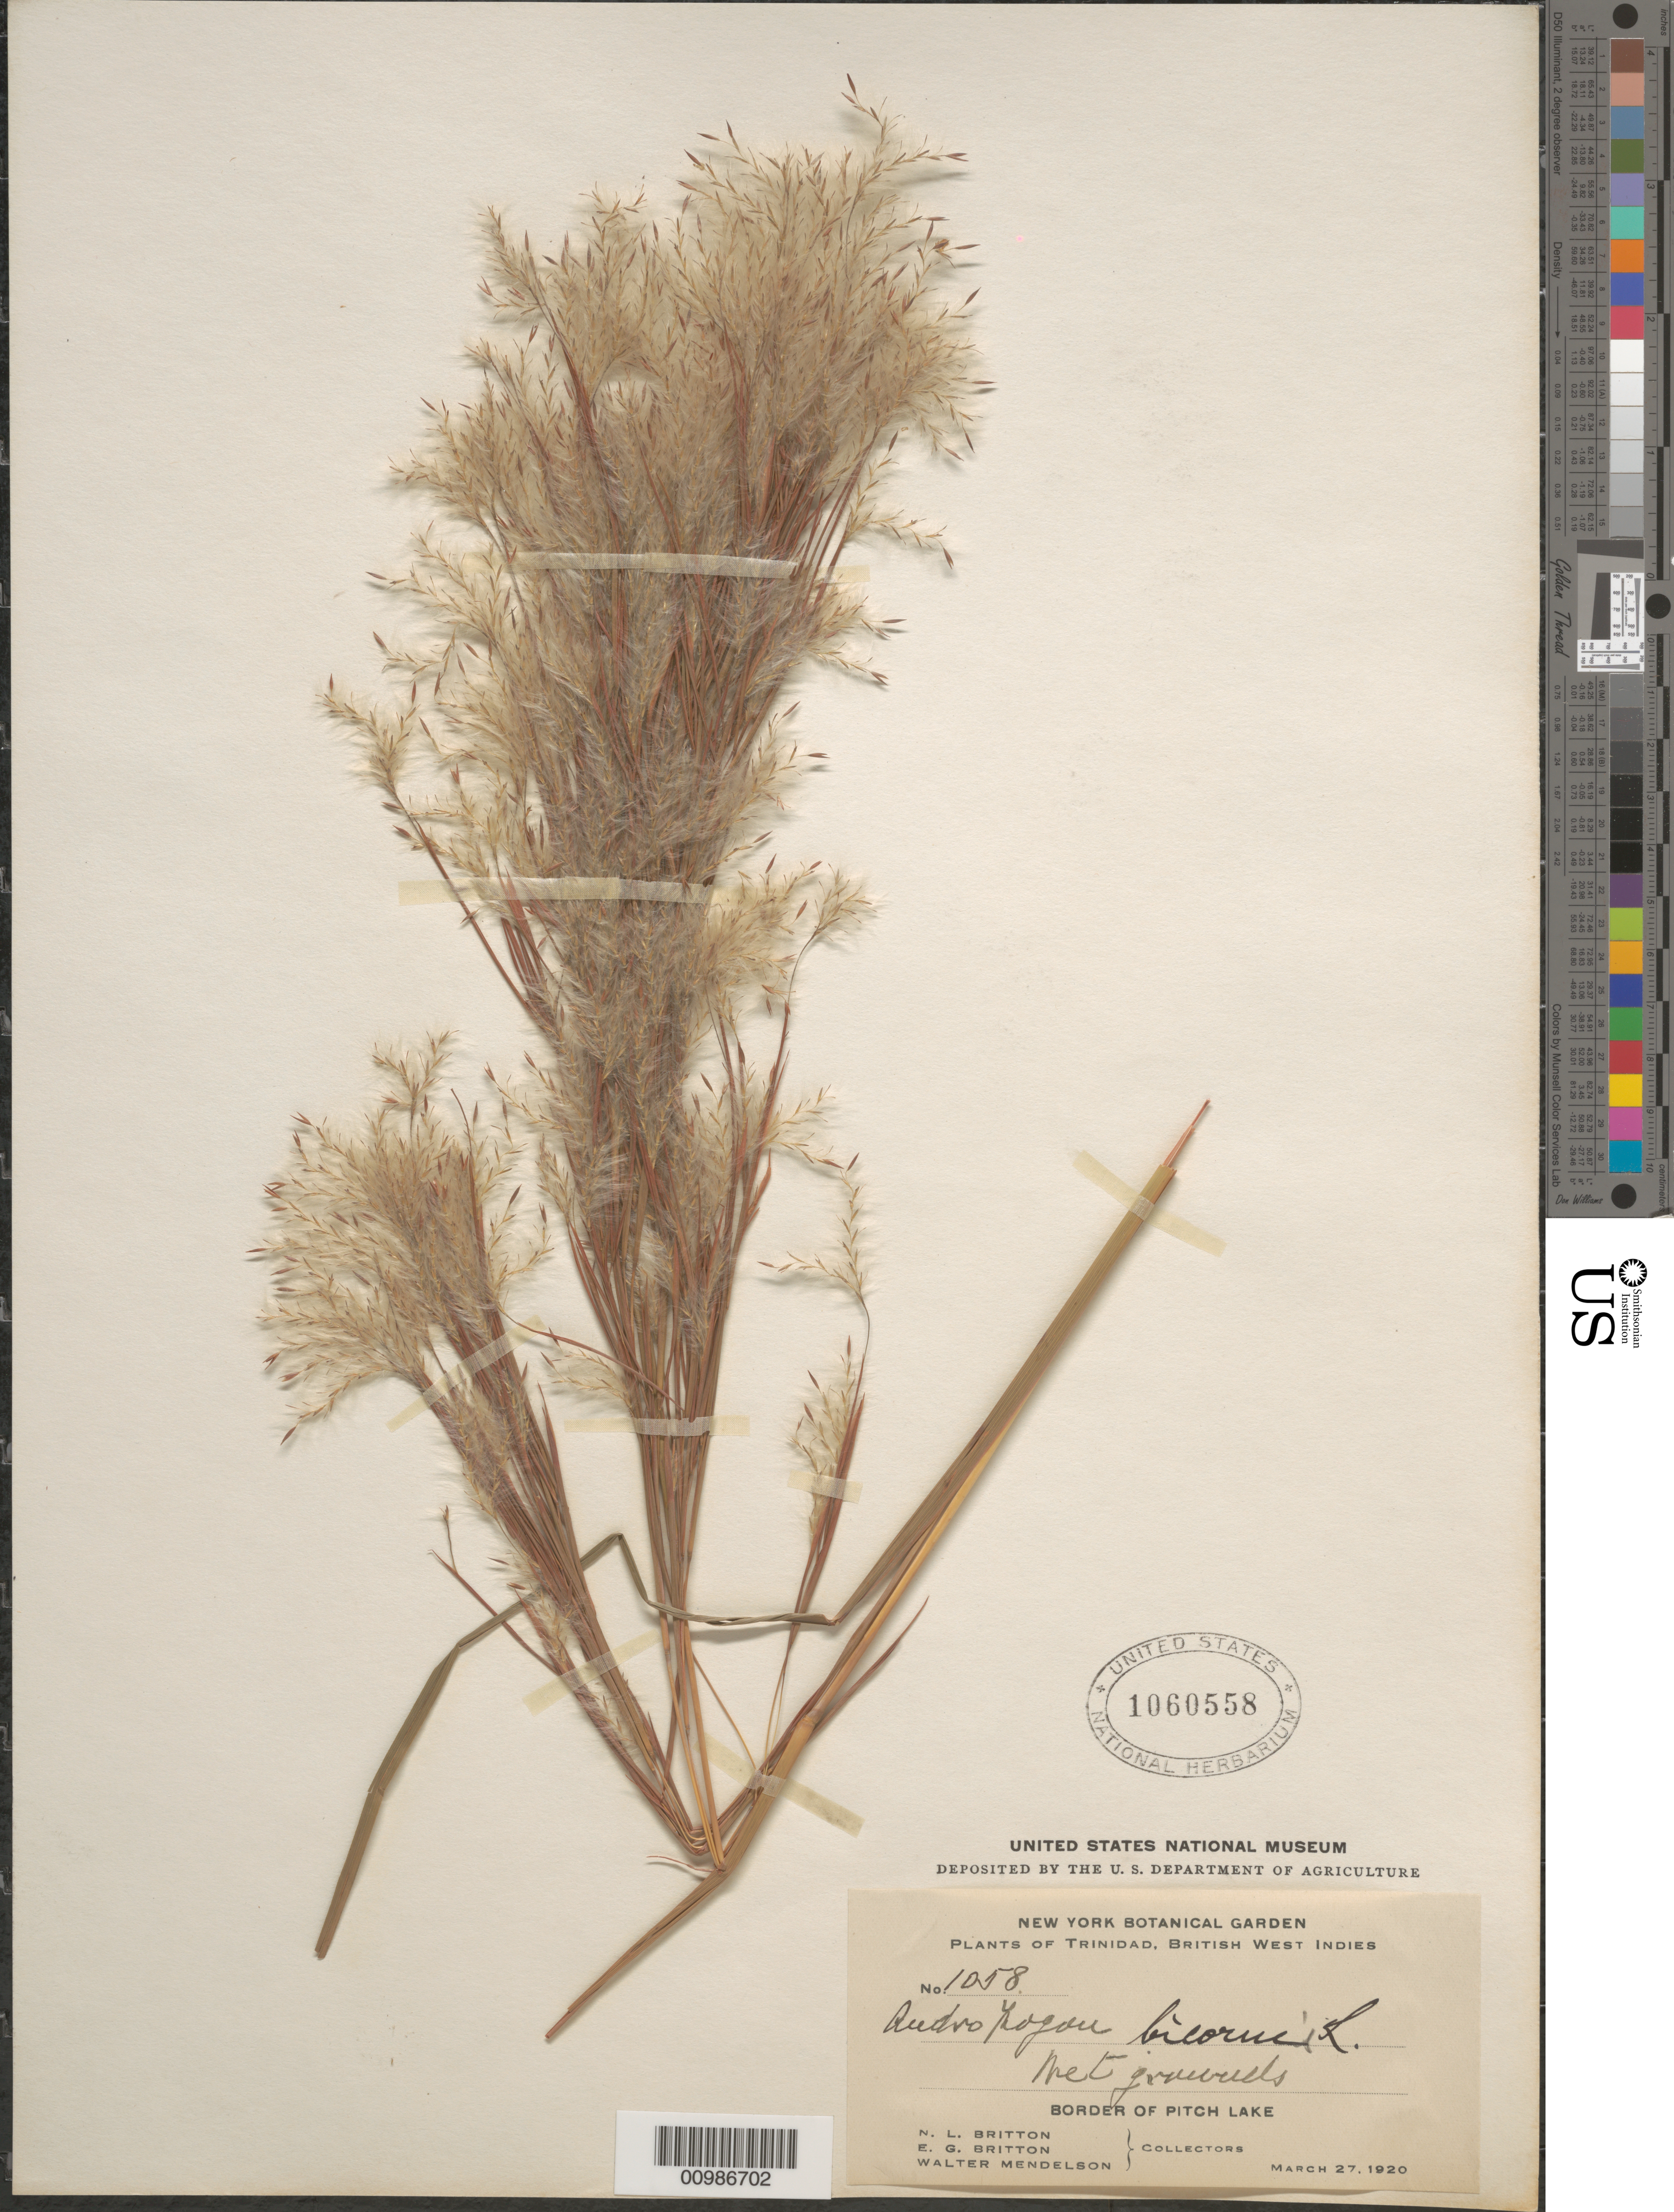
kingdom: Plantae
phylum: Tracheophyta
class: Liliopsida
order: Poales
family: Poaceae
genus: Andropogon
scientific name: Andropogon bicornis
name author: L.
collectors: N. Britton, E. G. Britton & W. Mendelson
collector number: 1058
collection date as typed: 27 Mar 1920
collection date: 1920-03-27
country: Trinidad and Tobago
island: Trinidad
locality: Border of Pitch Lake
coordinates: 0 N, 0 E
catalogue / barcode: US 1060558